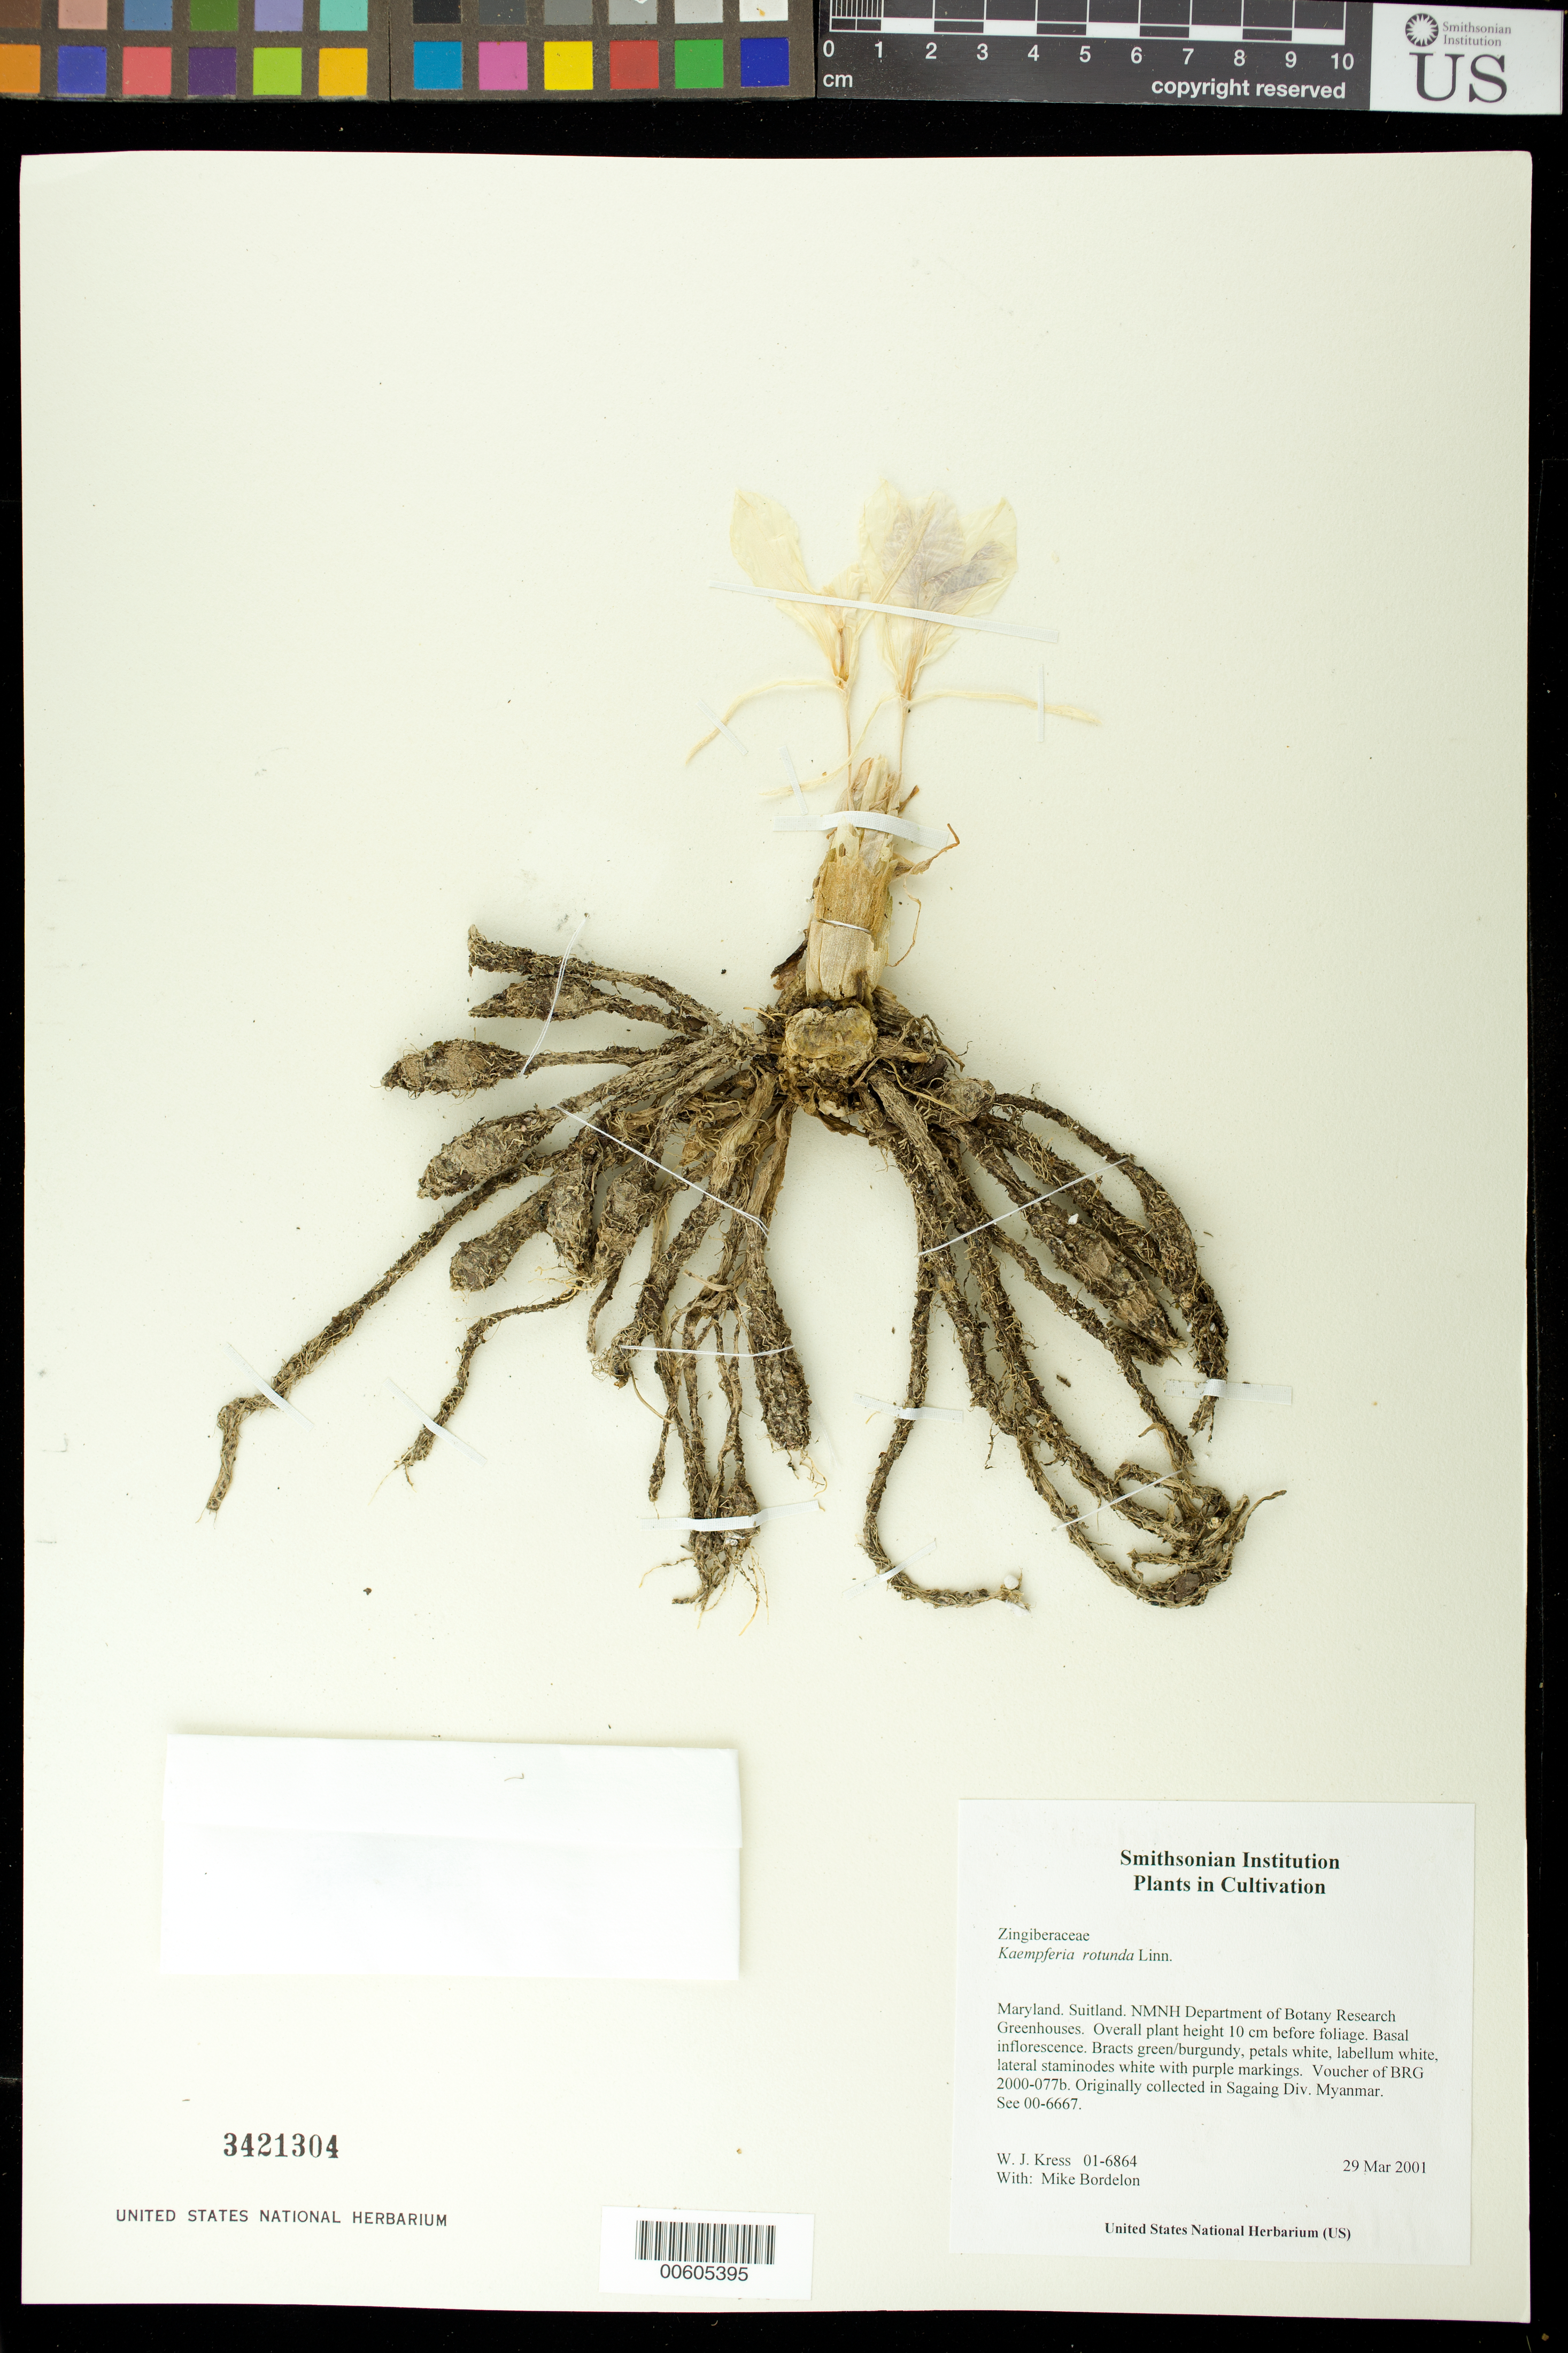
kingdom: Plantae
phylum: Tracheophyta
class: Liliopsida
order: Zingiberales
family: Zingiberaceae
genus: Kaempferia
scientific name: Kaempferia rotunda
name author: L.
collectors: W. J. Kress & M. Bordelon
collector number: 01-6864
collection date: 2001-03-29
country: United States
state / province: Maryland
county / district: Prince George's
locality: NMNH Botany Research Greenhouses. Suitland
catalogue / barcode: US 3421304